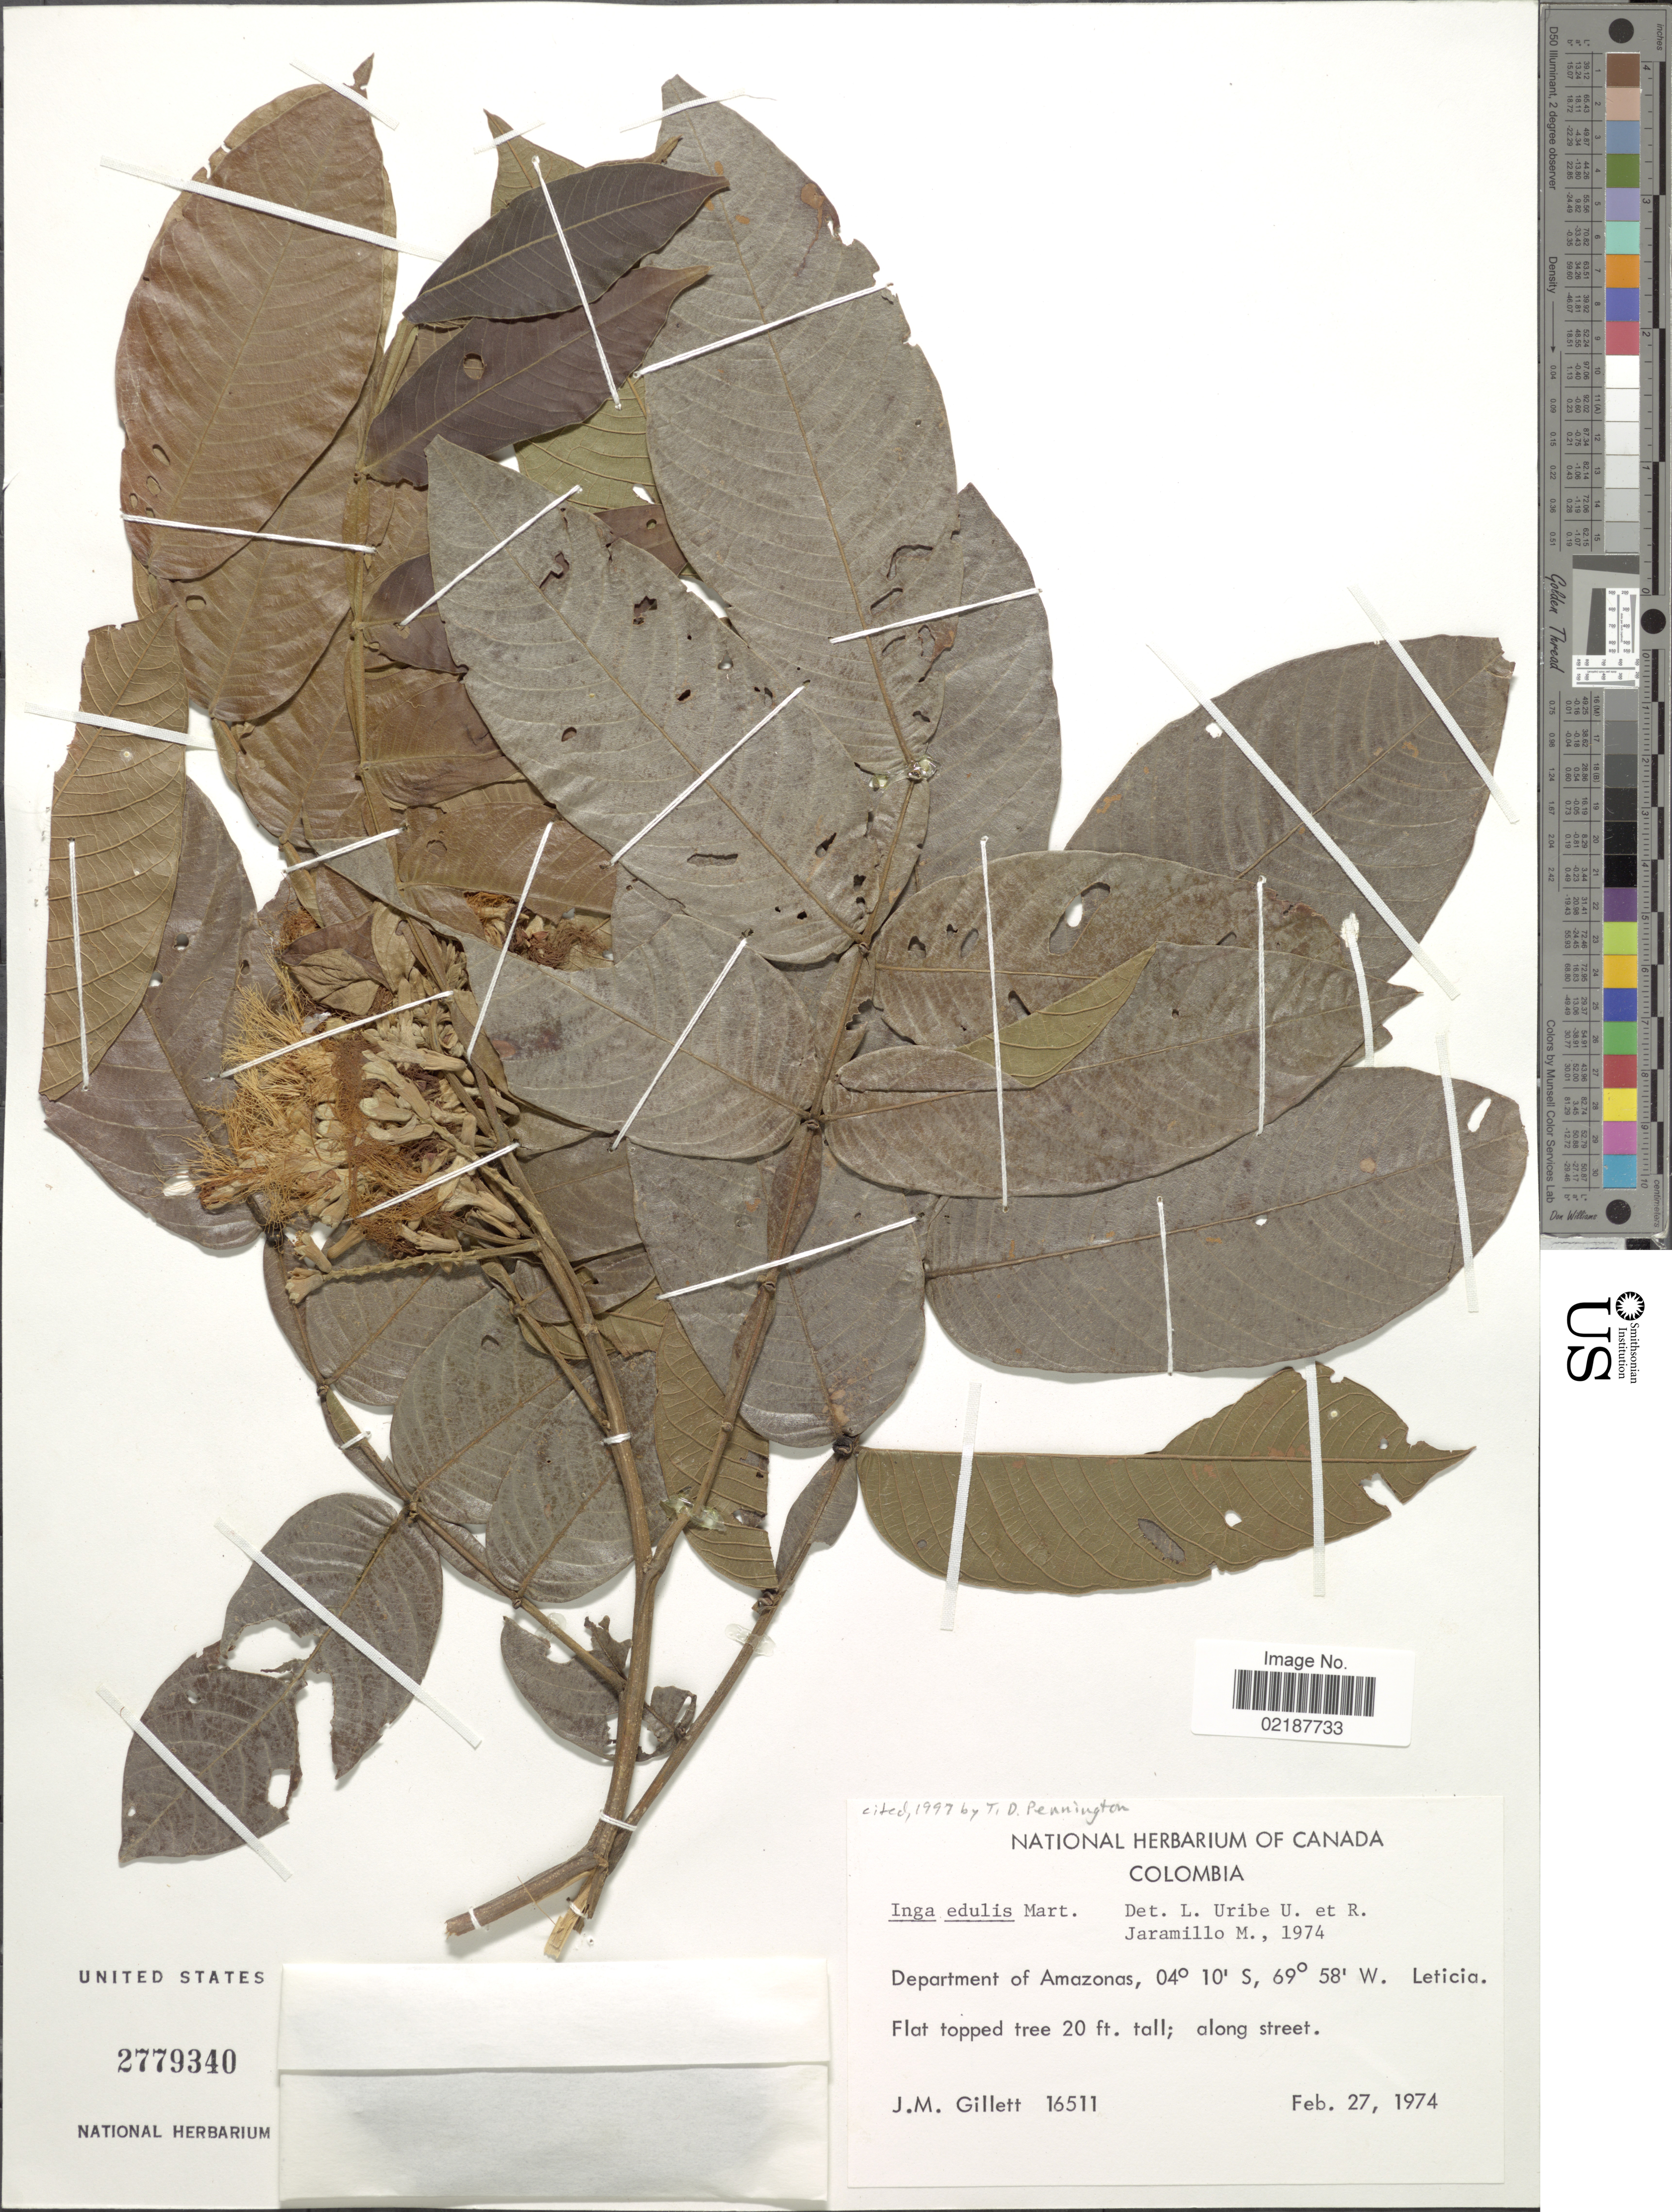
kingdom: Plantae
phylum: Tracheophyta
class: Magnoliopsida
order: Fabales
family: Fabaceae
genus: Inga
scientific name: Inga edulis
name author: Mart.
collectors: J. M. Gillett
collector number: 16511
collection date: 1974-02-27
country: Colombia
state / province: Amazônas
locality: Department of Amazonas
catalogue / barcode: US 2779340